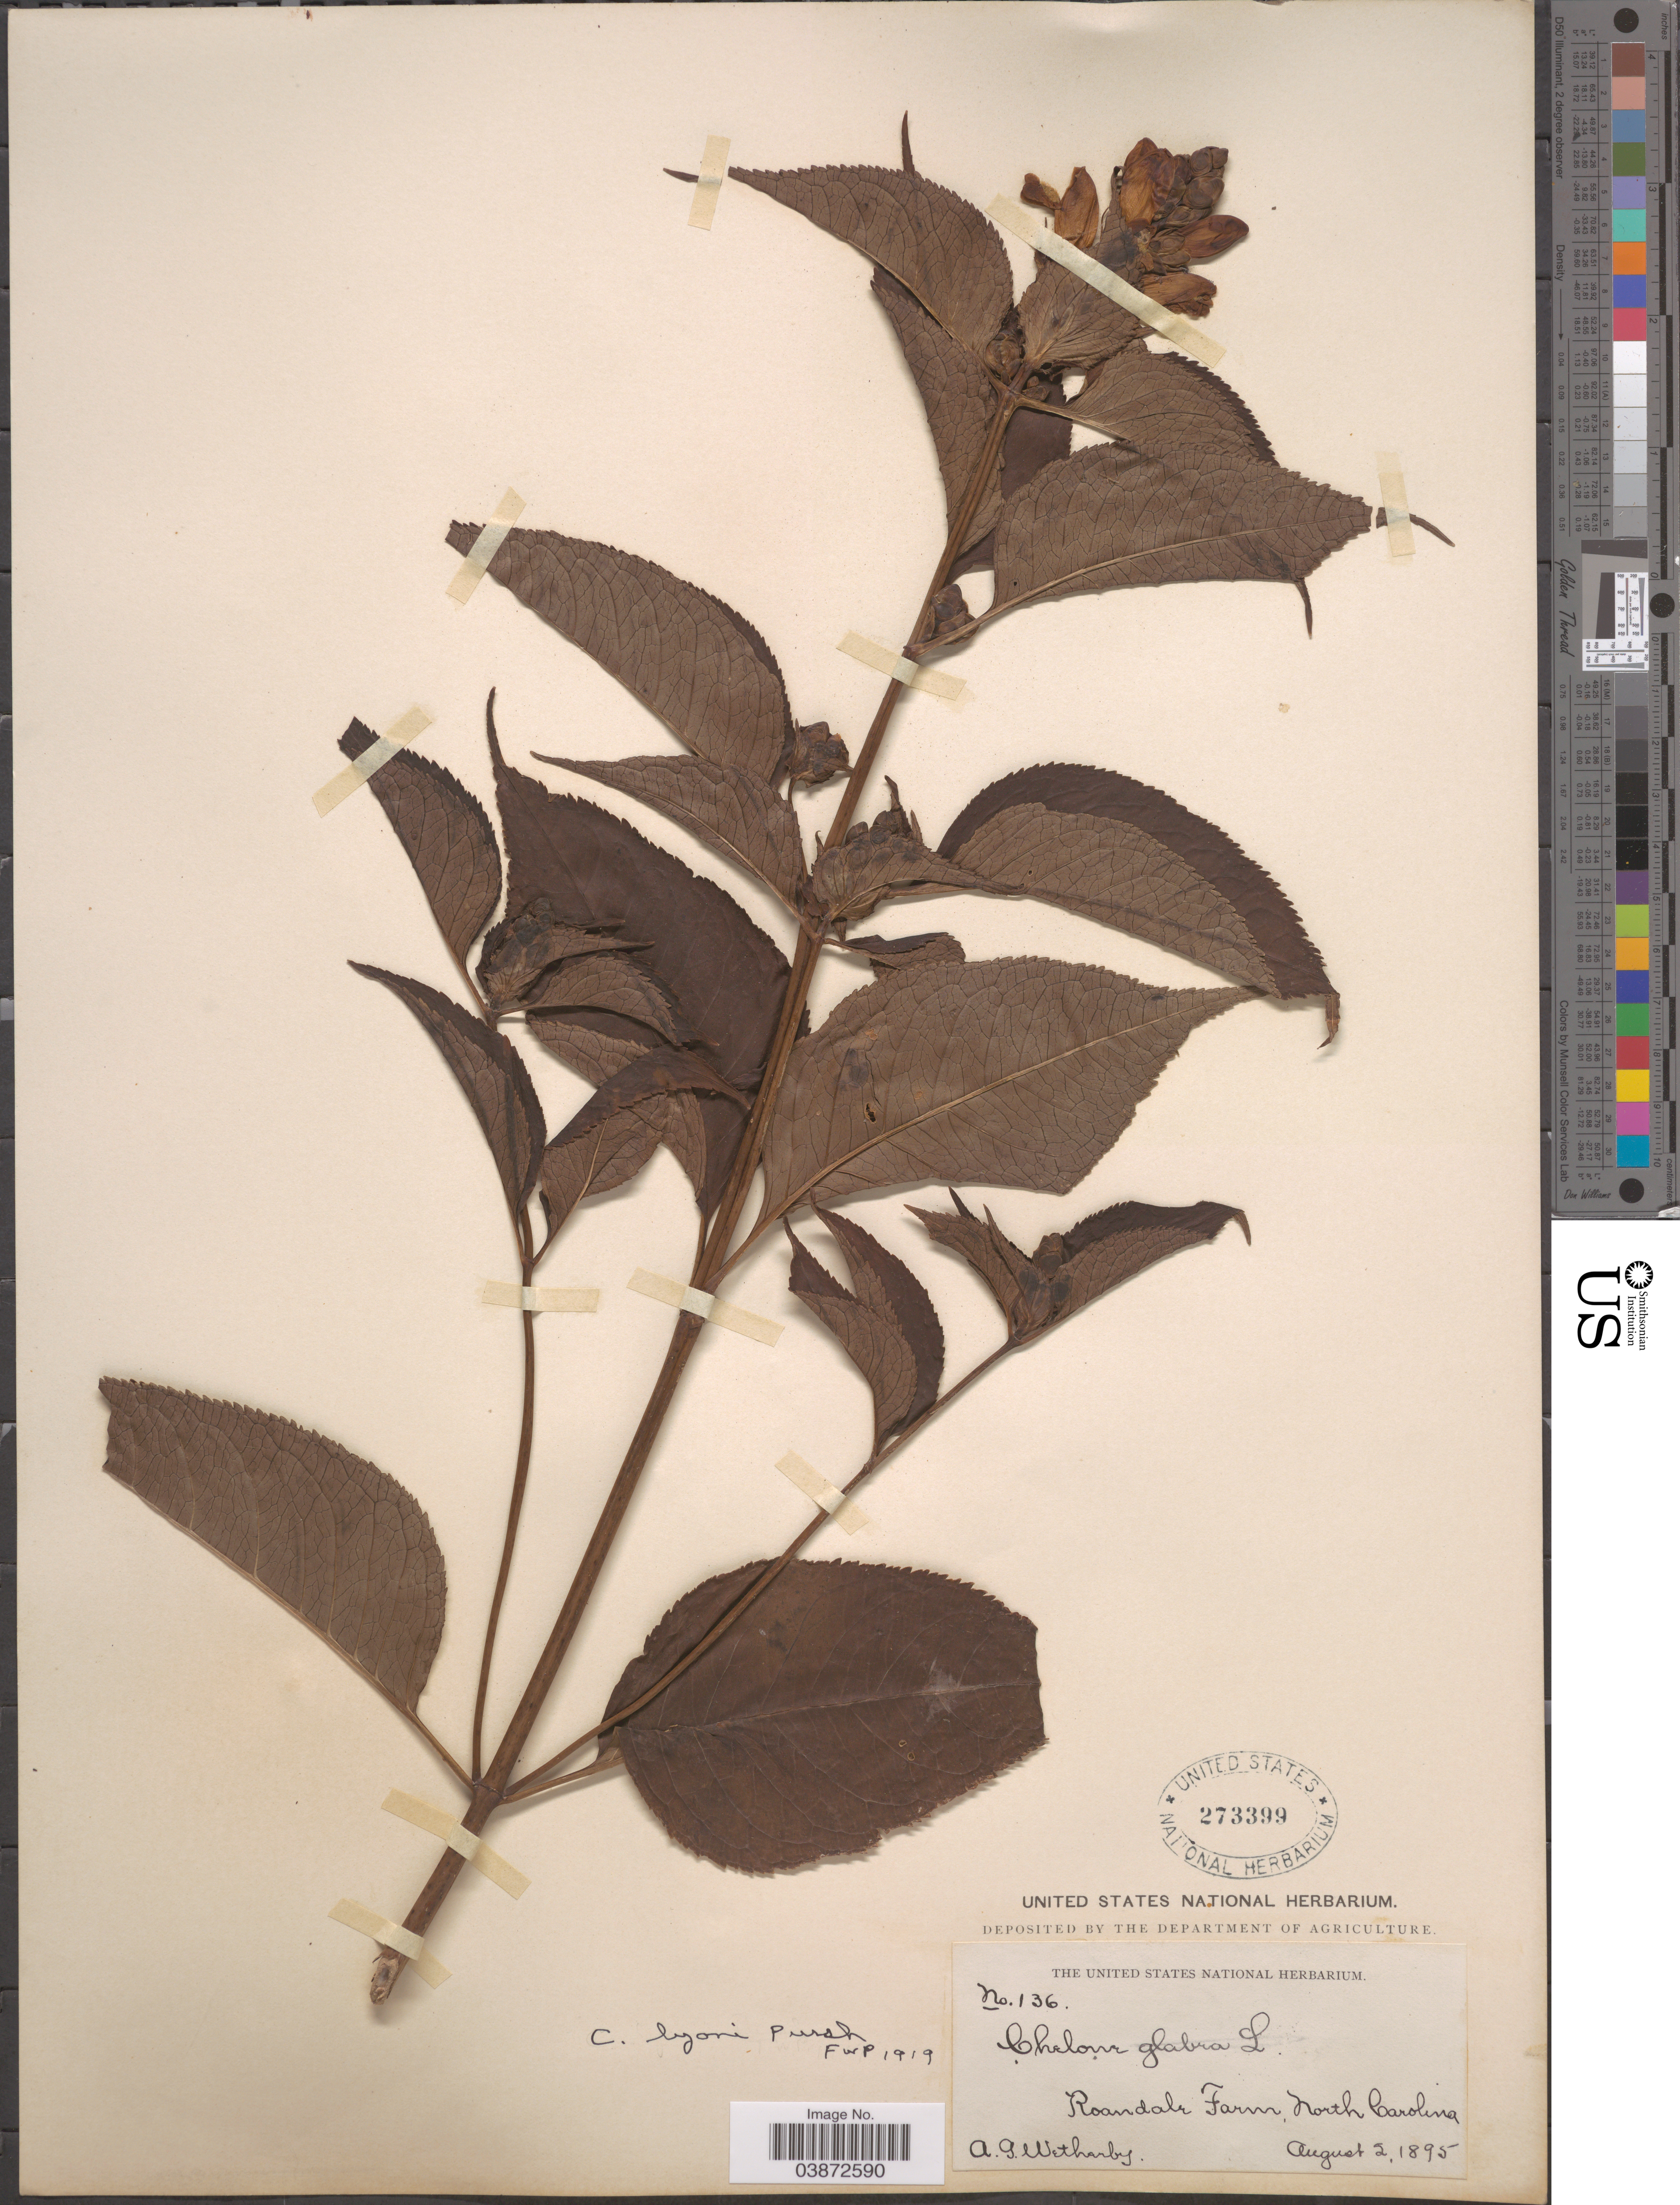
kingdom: Plantae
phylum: Tracheophyta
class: Magnoliopsida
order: Lamiales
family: Plantaginaceae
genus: Chelone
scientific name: Chelone lyonii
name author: Pursh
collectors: A. Wetherby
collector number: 136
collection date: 1895-08-02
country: United States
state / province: North Carolina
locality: Roandale Farm.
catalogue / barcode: US 273399